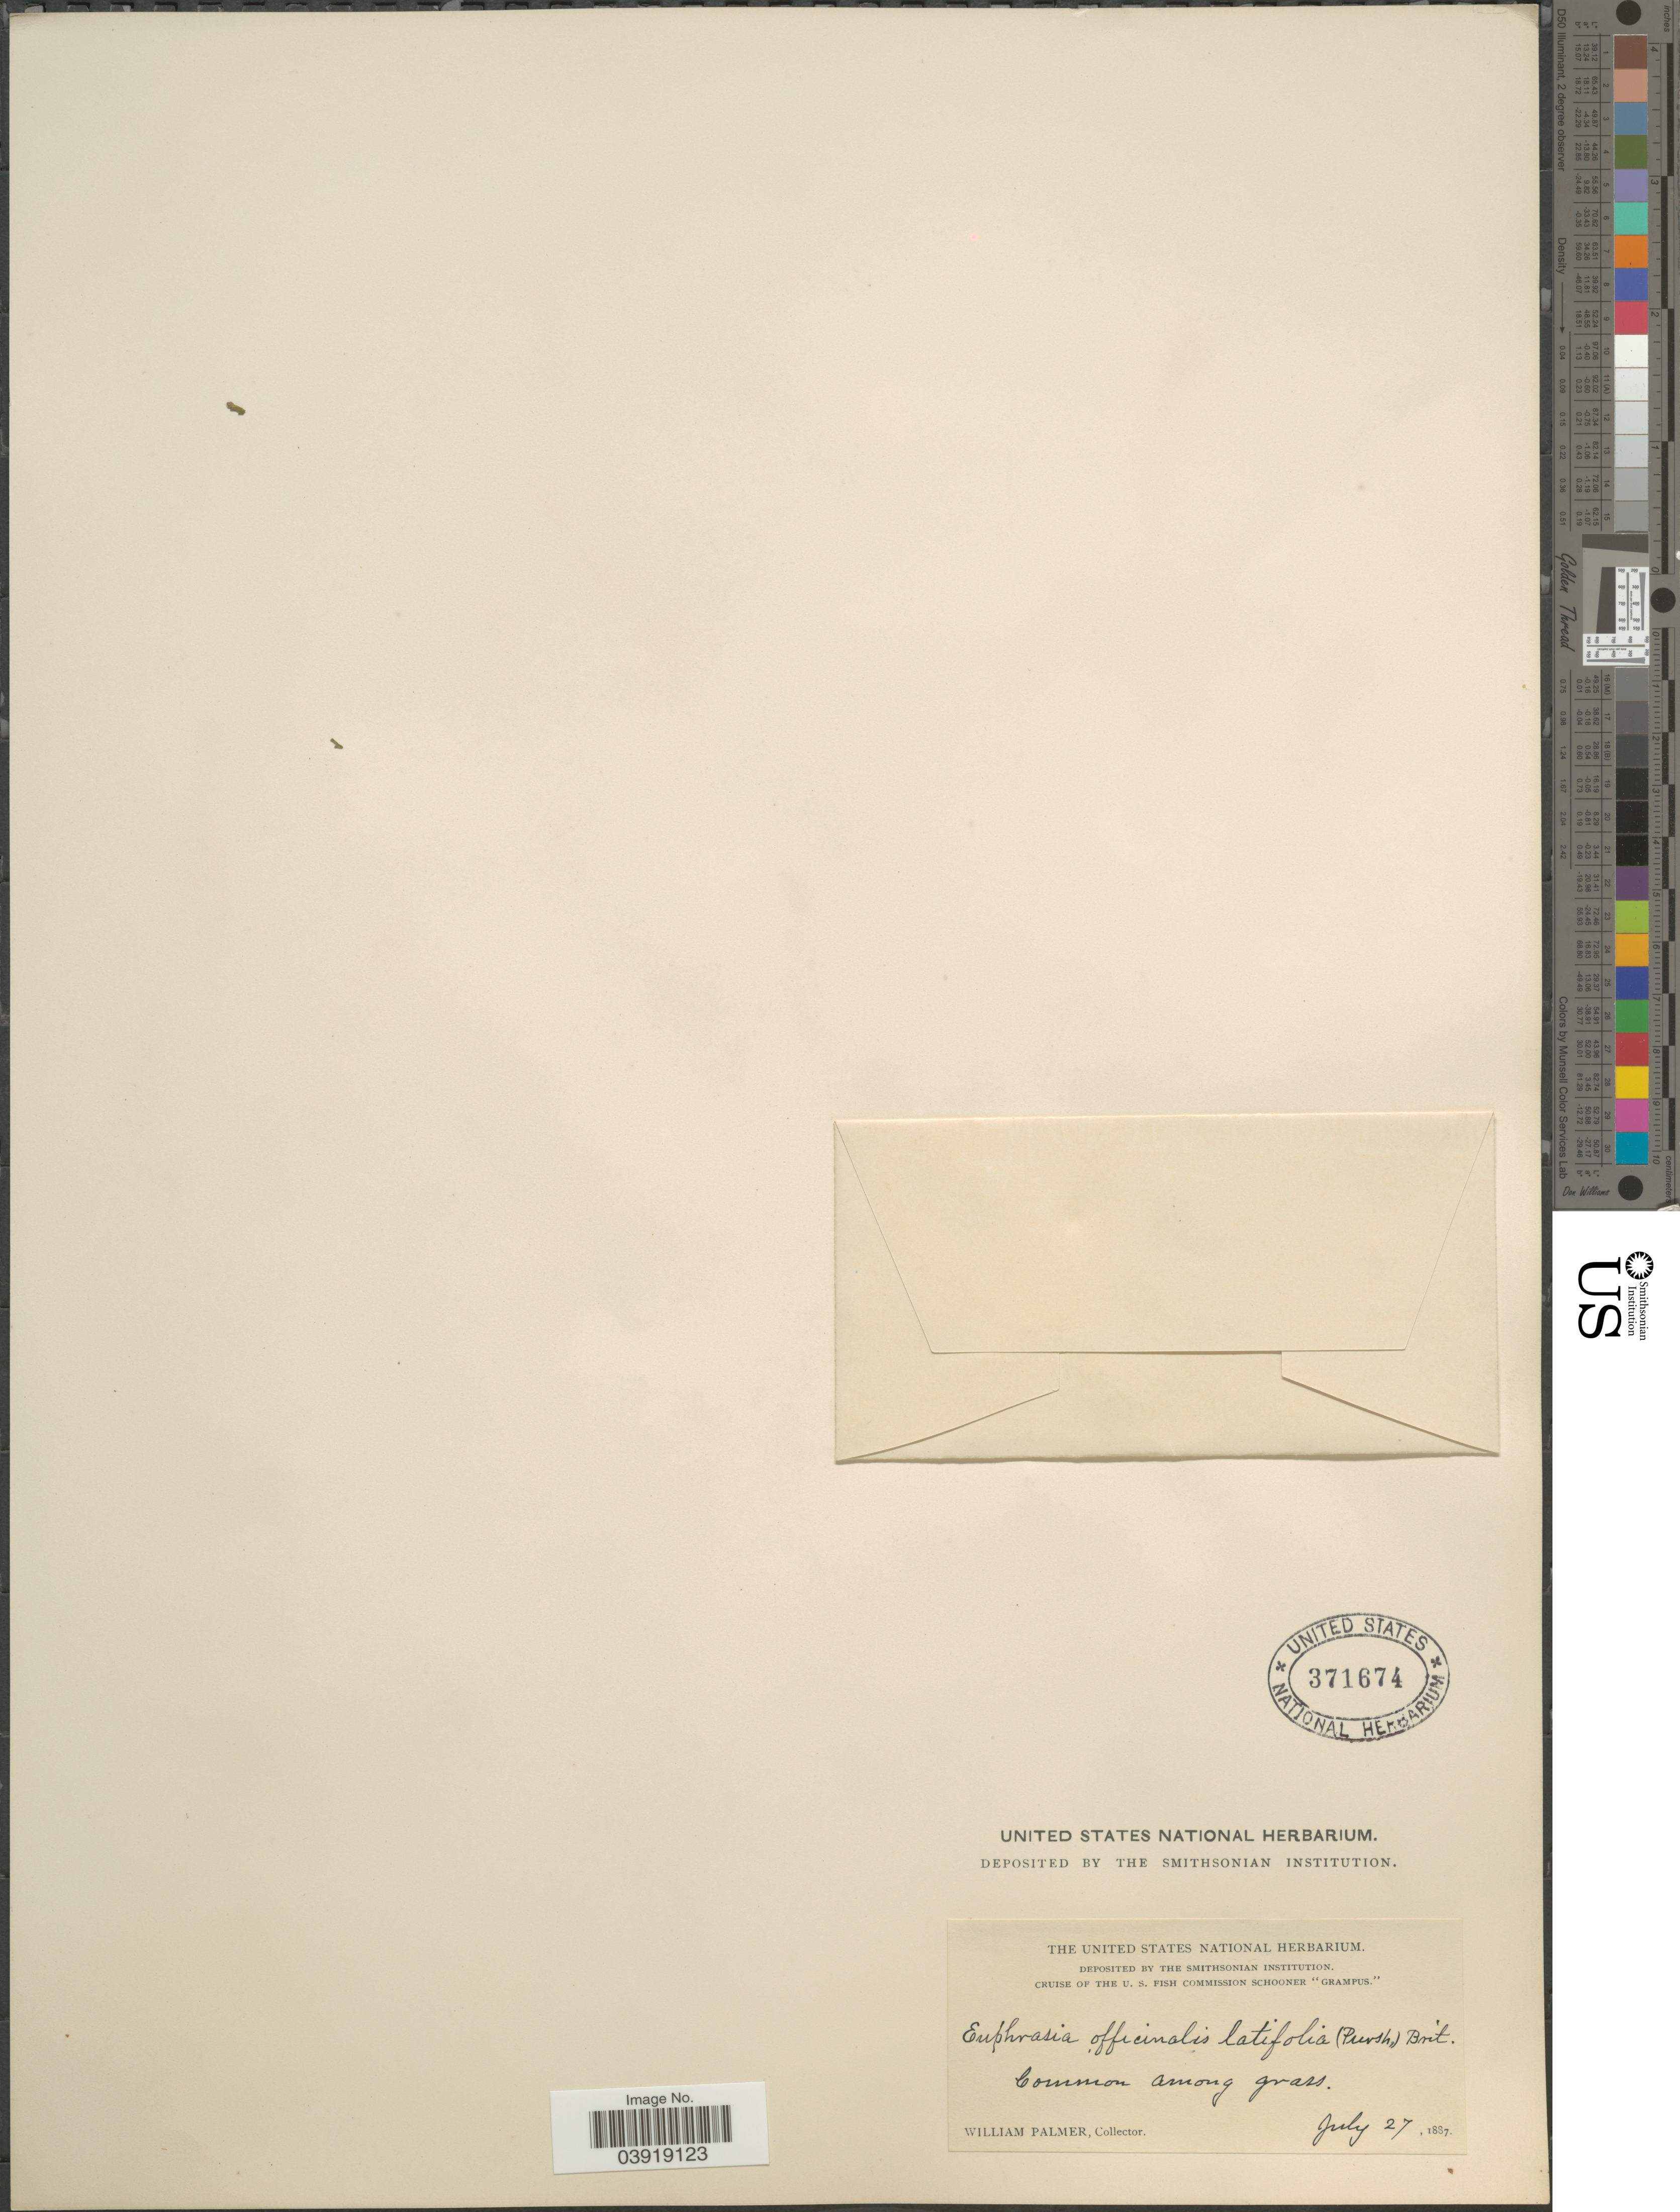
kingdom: Plantae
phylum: Tracheophyta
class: Magnoliopsida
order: Lamiales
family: Orobanchaceae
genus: Euphrasia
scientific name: Euphrasia sp.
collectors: W. Palmer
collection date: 1887-07-27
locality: Common among grass.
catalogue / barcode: US 371674